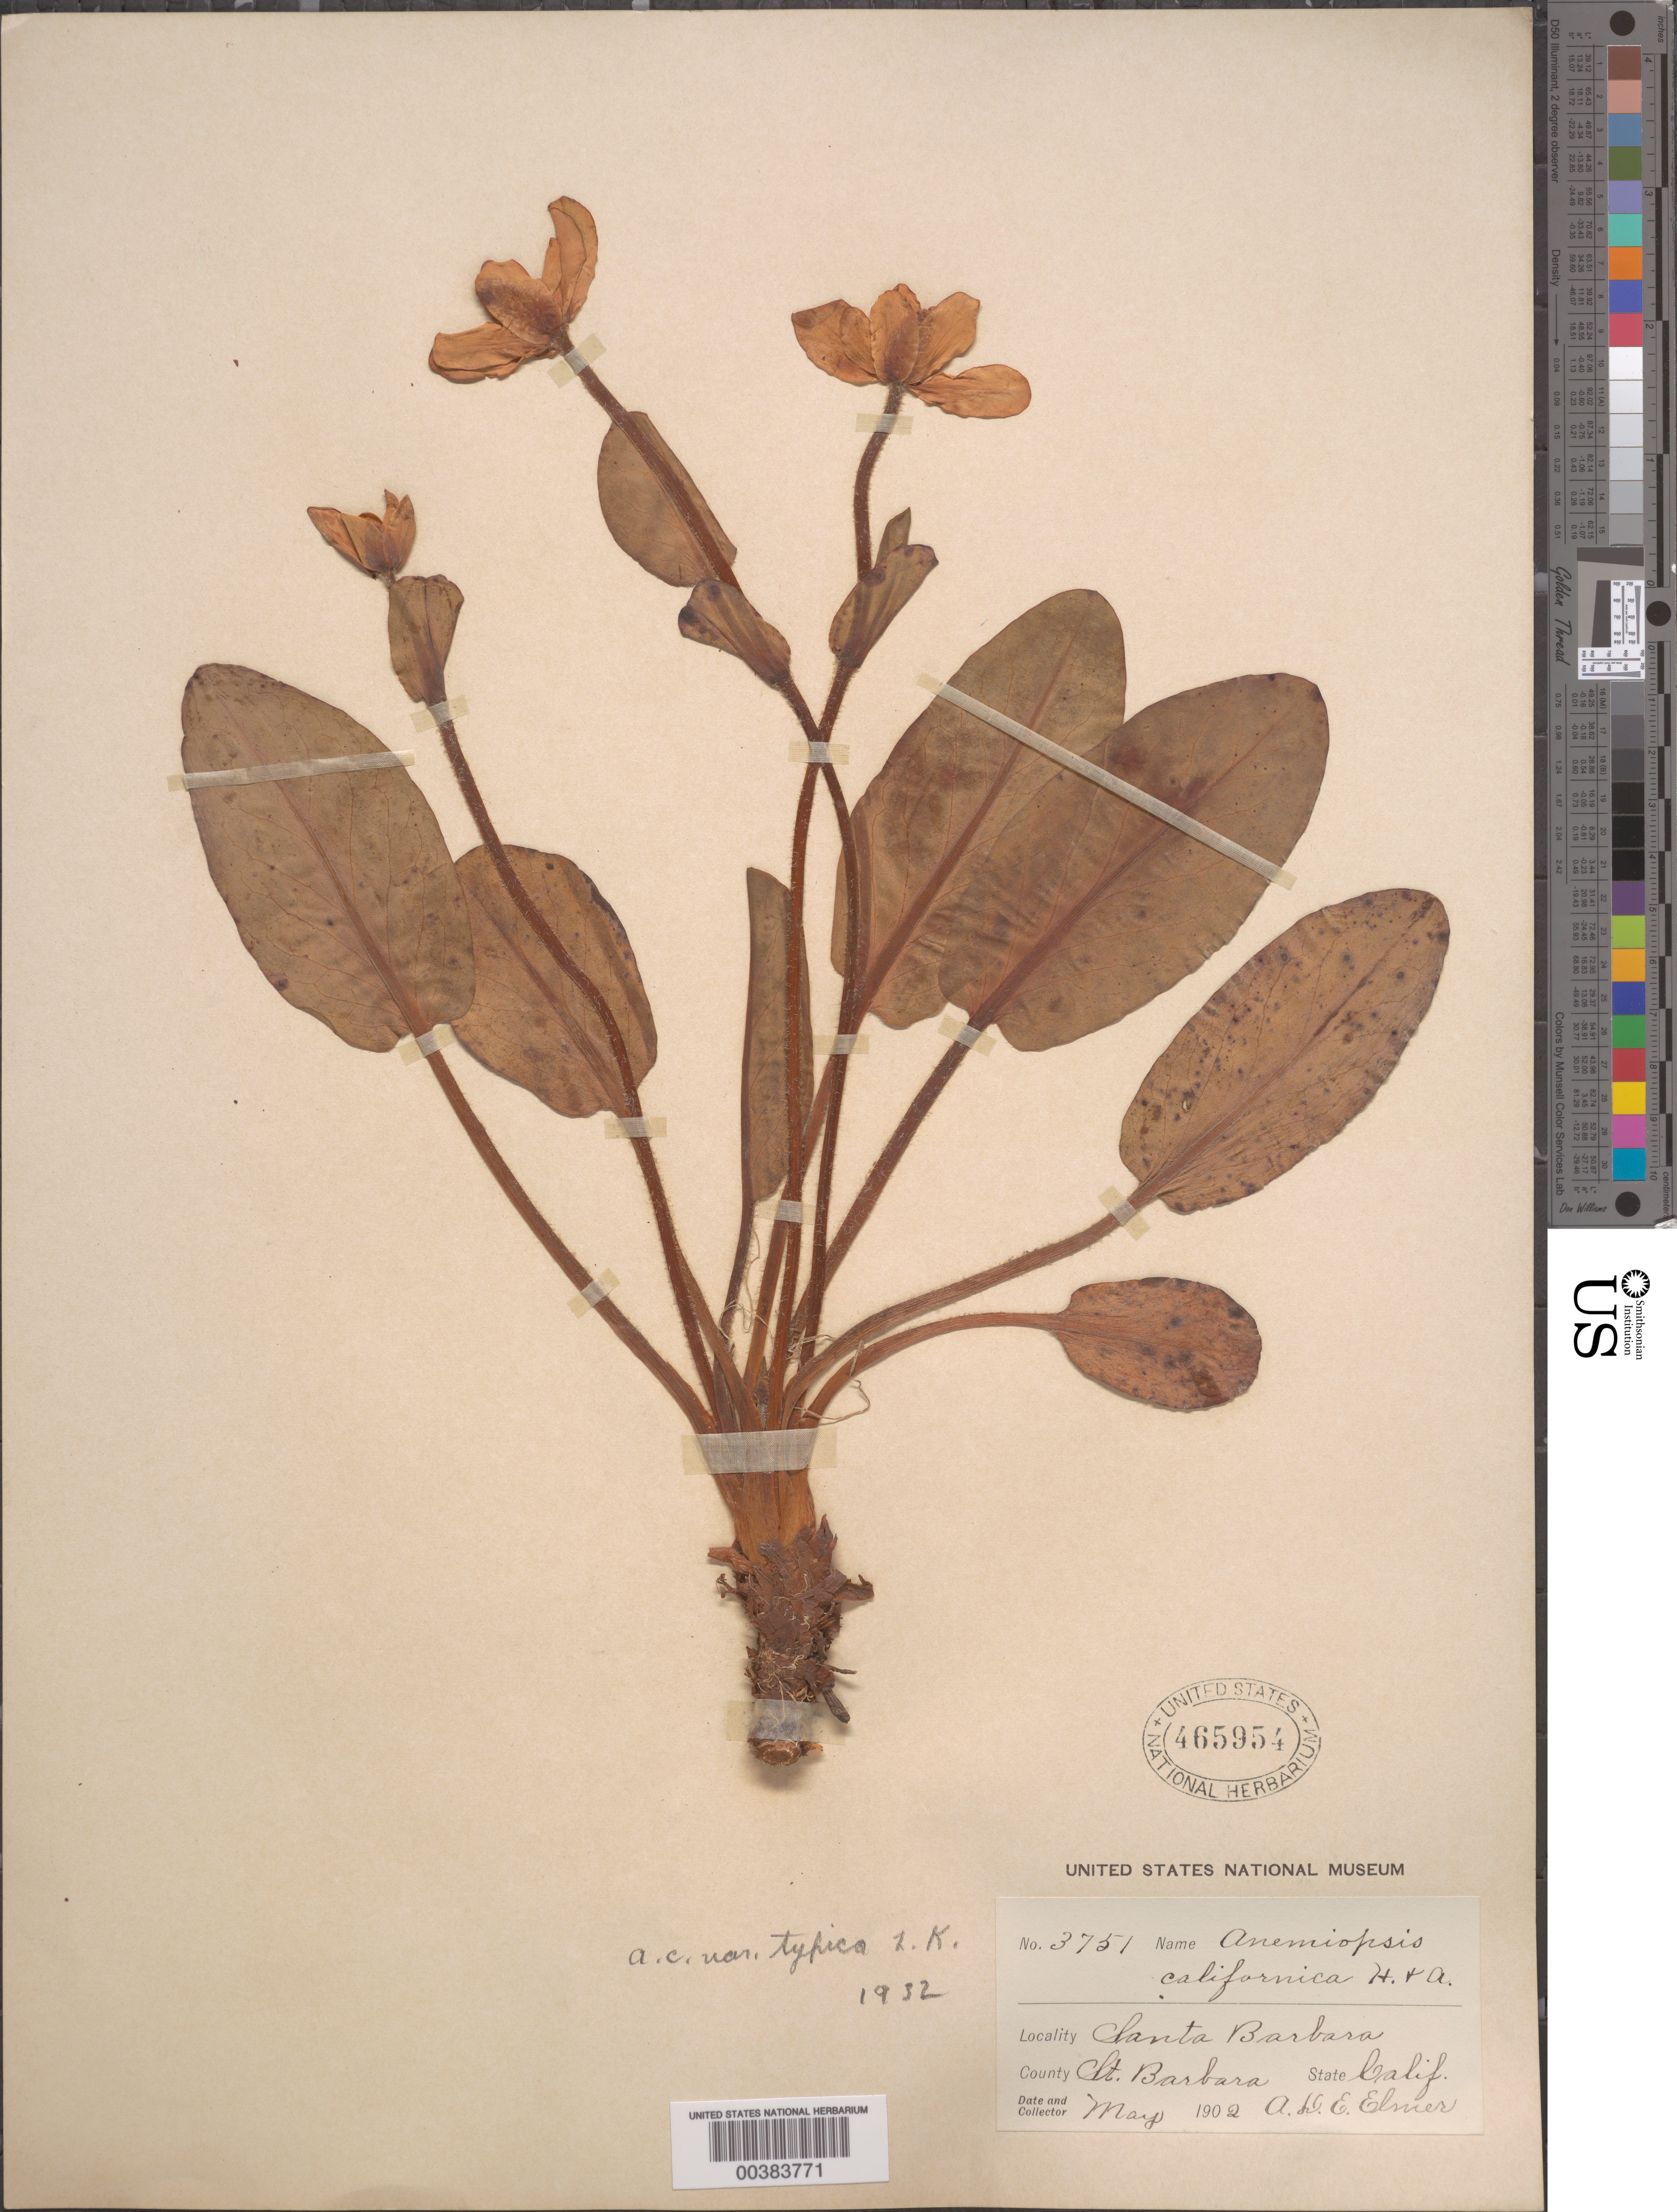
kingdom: Plantae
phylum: Tracheophyta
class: Magnoliopsida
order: Piperales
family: Saururaceae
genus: Anemopsis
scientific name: Anemopsis californica var. typica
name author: Kelso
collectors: A. D. E. Elmer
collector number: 3751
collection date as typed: May 1902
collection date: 1902-05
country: United States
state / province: California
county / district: Santa Barbara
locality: Santa barbara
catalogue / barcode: US 465954